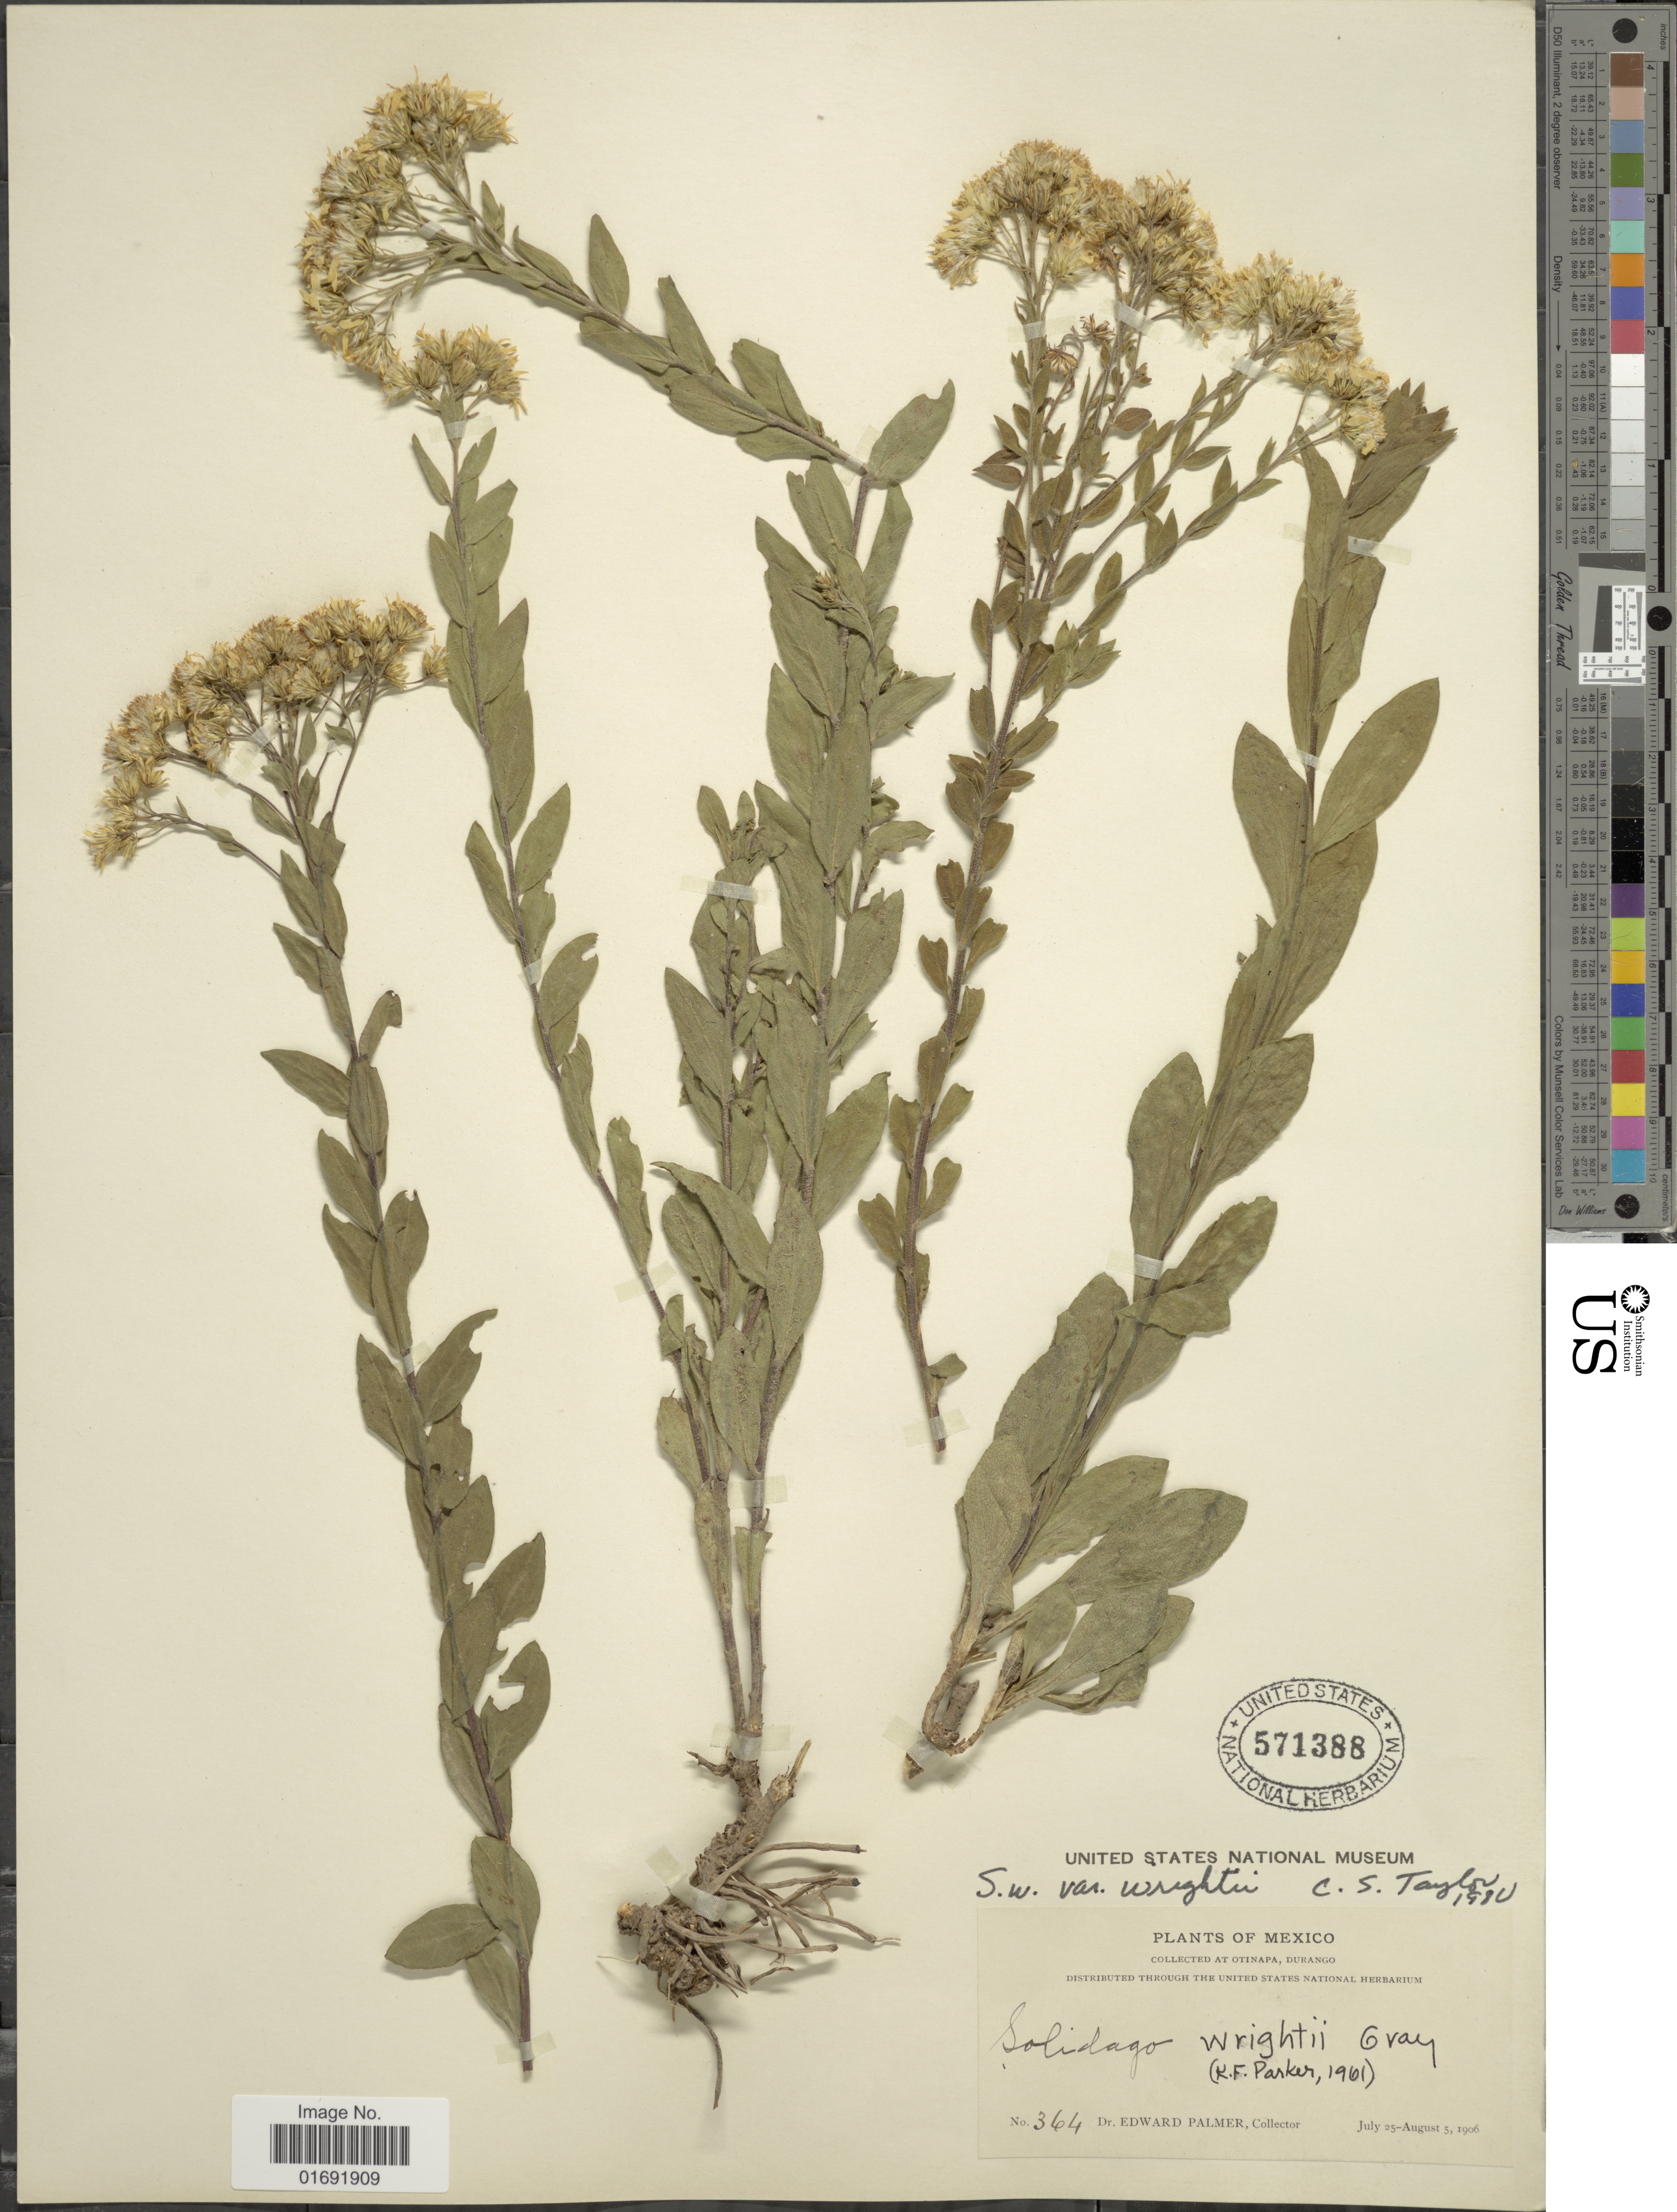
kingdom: Plantae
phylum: Tracheophyta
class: Magnoliopsida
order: Asterales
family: Asteraceae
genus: Solidago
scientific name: Solidago wrightii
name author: A. Gray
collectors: E. Palmer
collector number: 364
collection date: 1906-07-25/1906-08-05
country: Mexico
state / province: Durango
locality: Otinapa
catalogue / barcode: US 571388